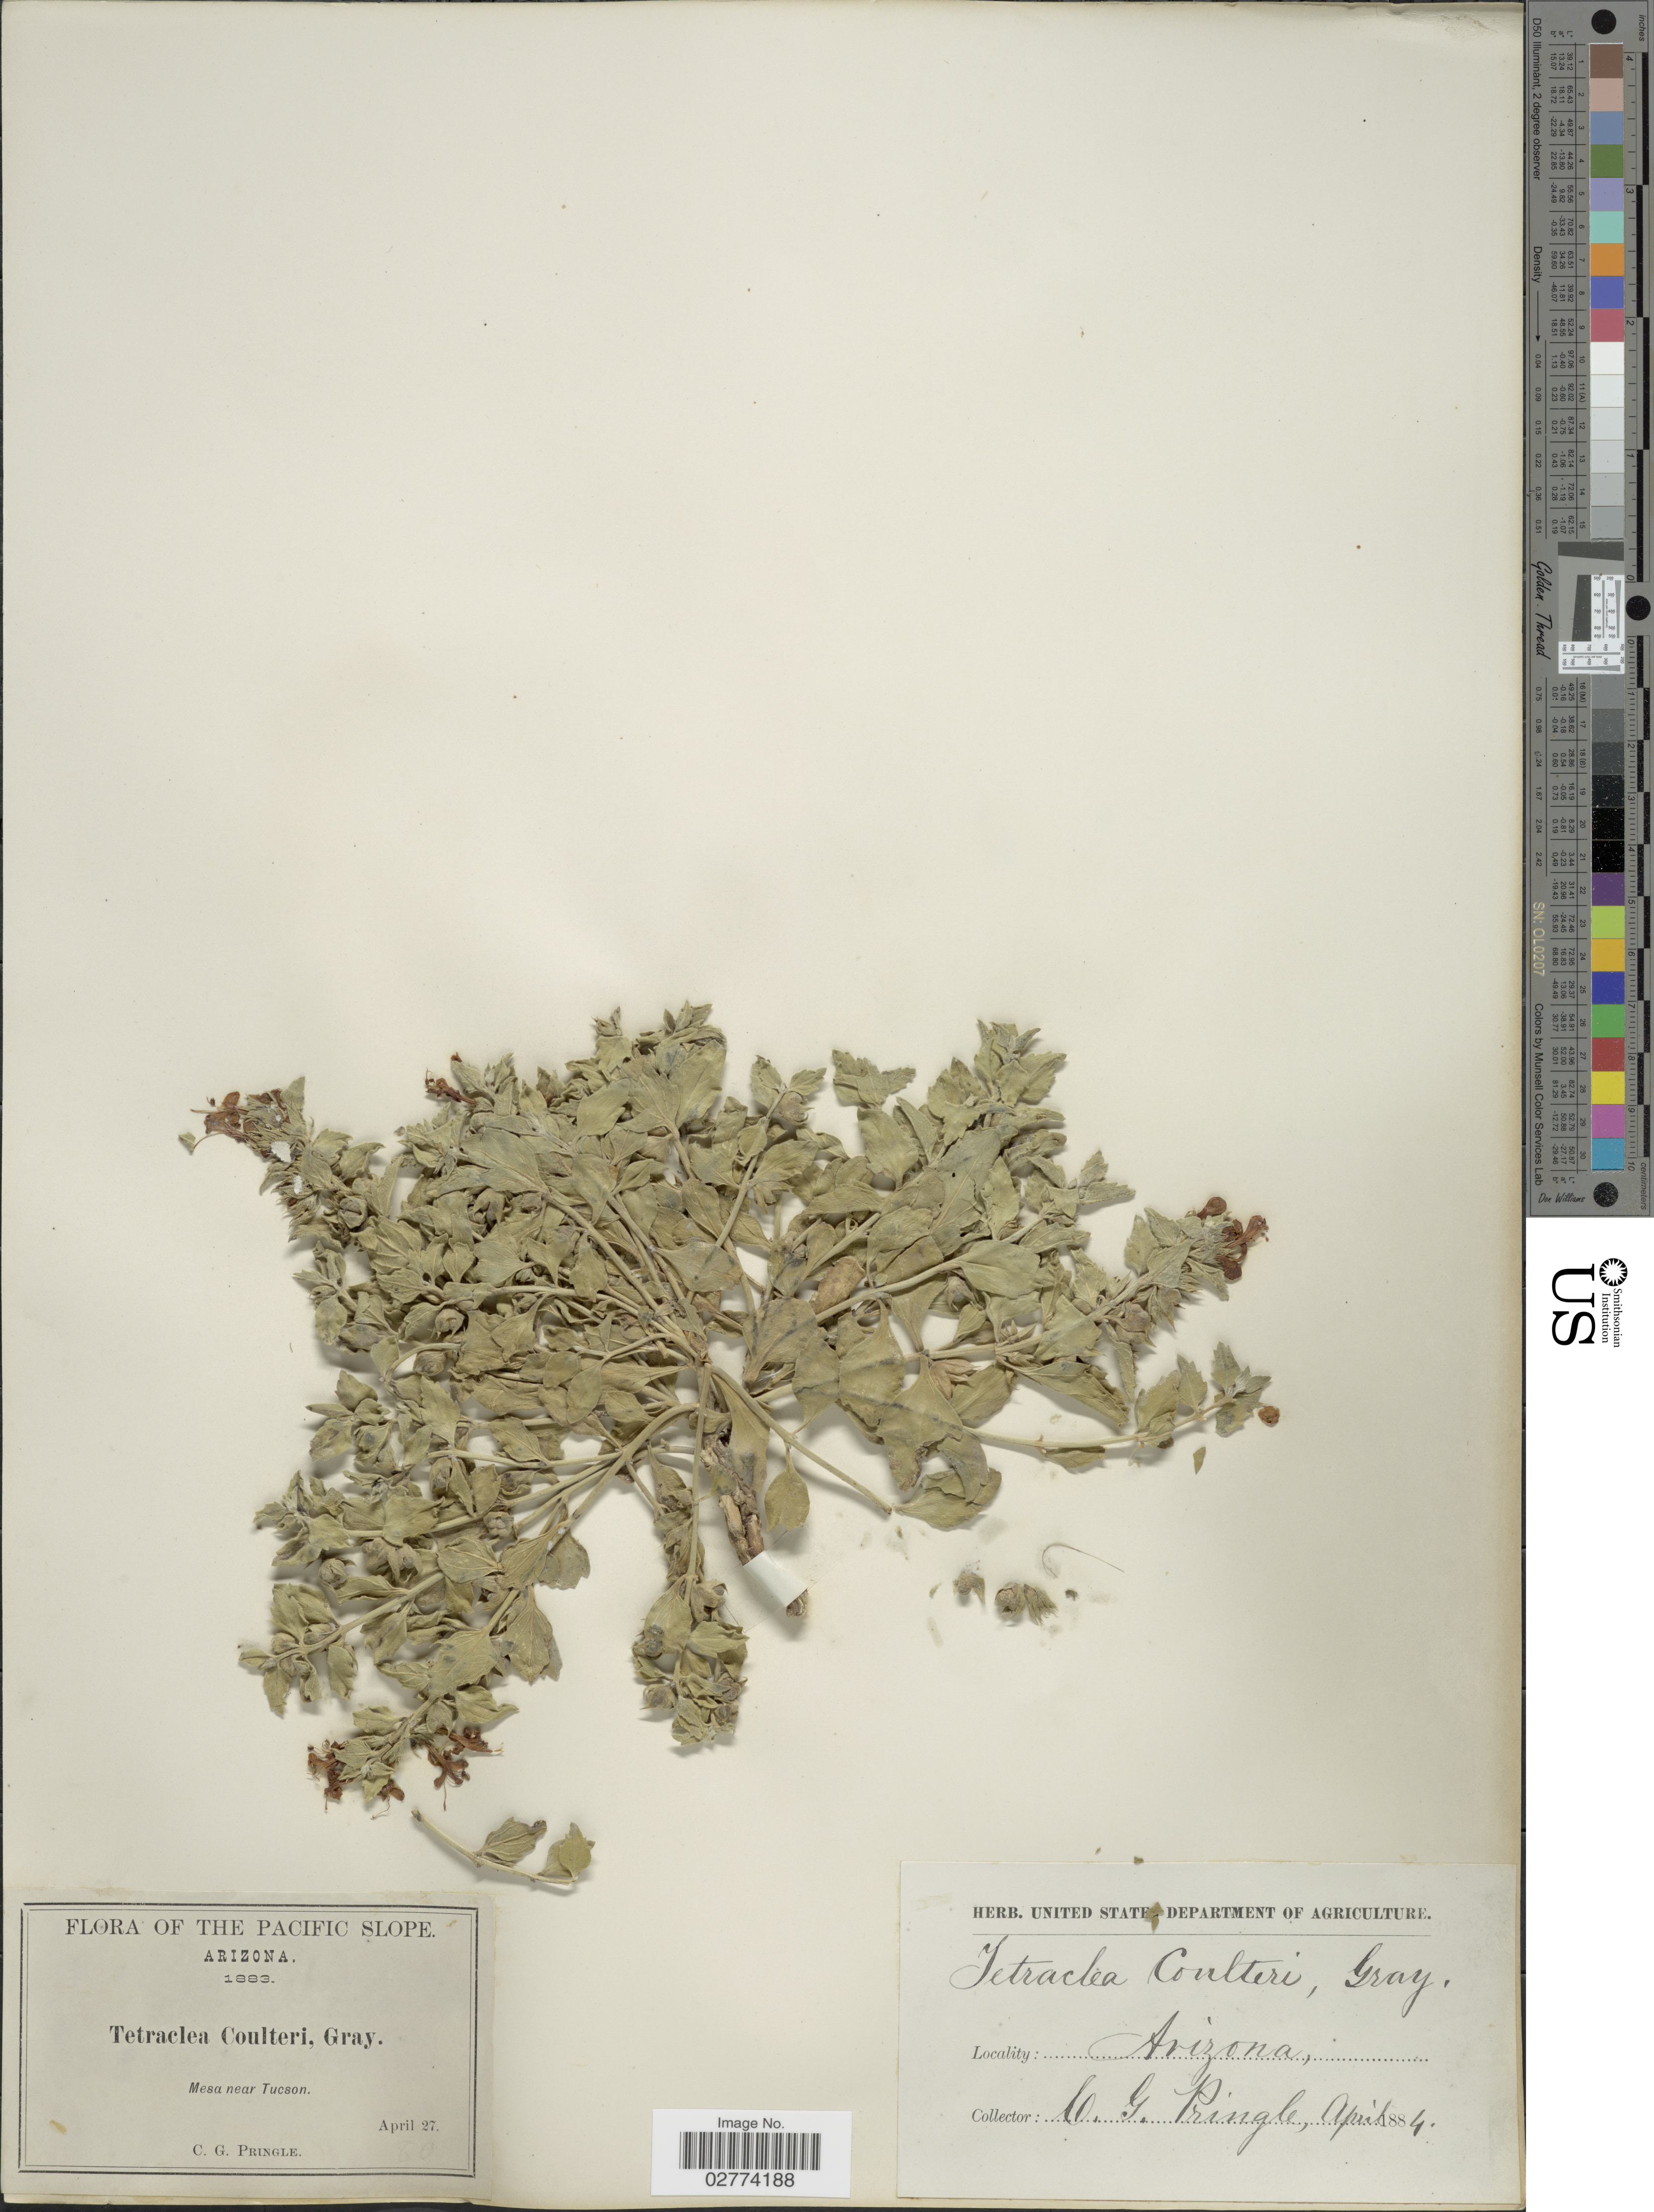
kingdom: Plantae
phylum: Tracheophyta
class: Magnoliopsida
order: Lamiales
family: Lamiaceae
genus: Tetraclea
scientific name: Tetraclea coulteri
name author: A. Gray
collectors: C. G. Pringle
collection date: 1883-04-27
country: United States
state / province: Arizona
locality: The Pacific Slope, Mesa near Tucson.